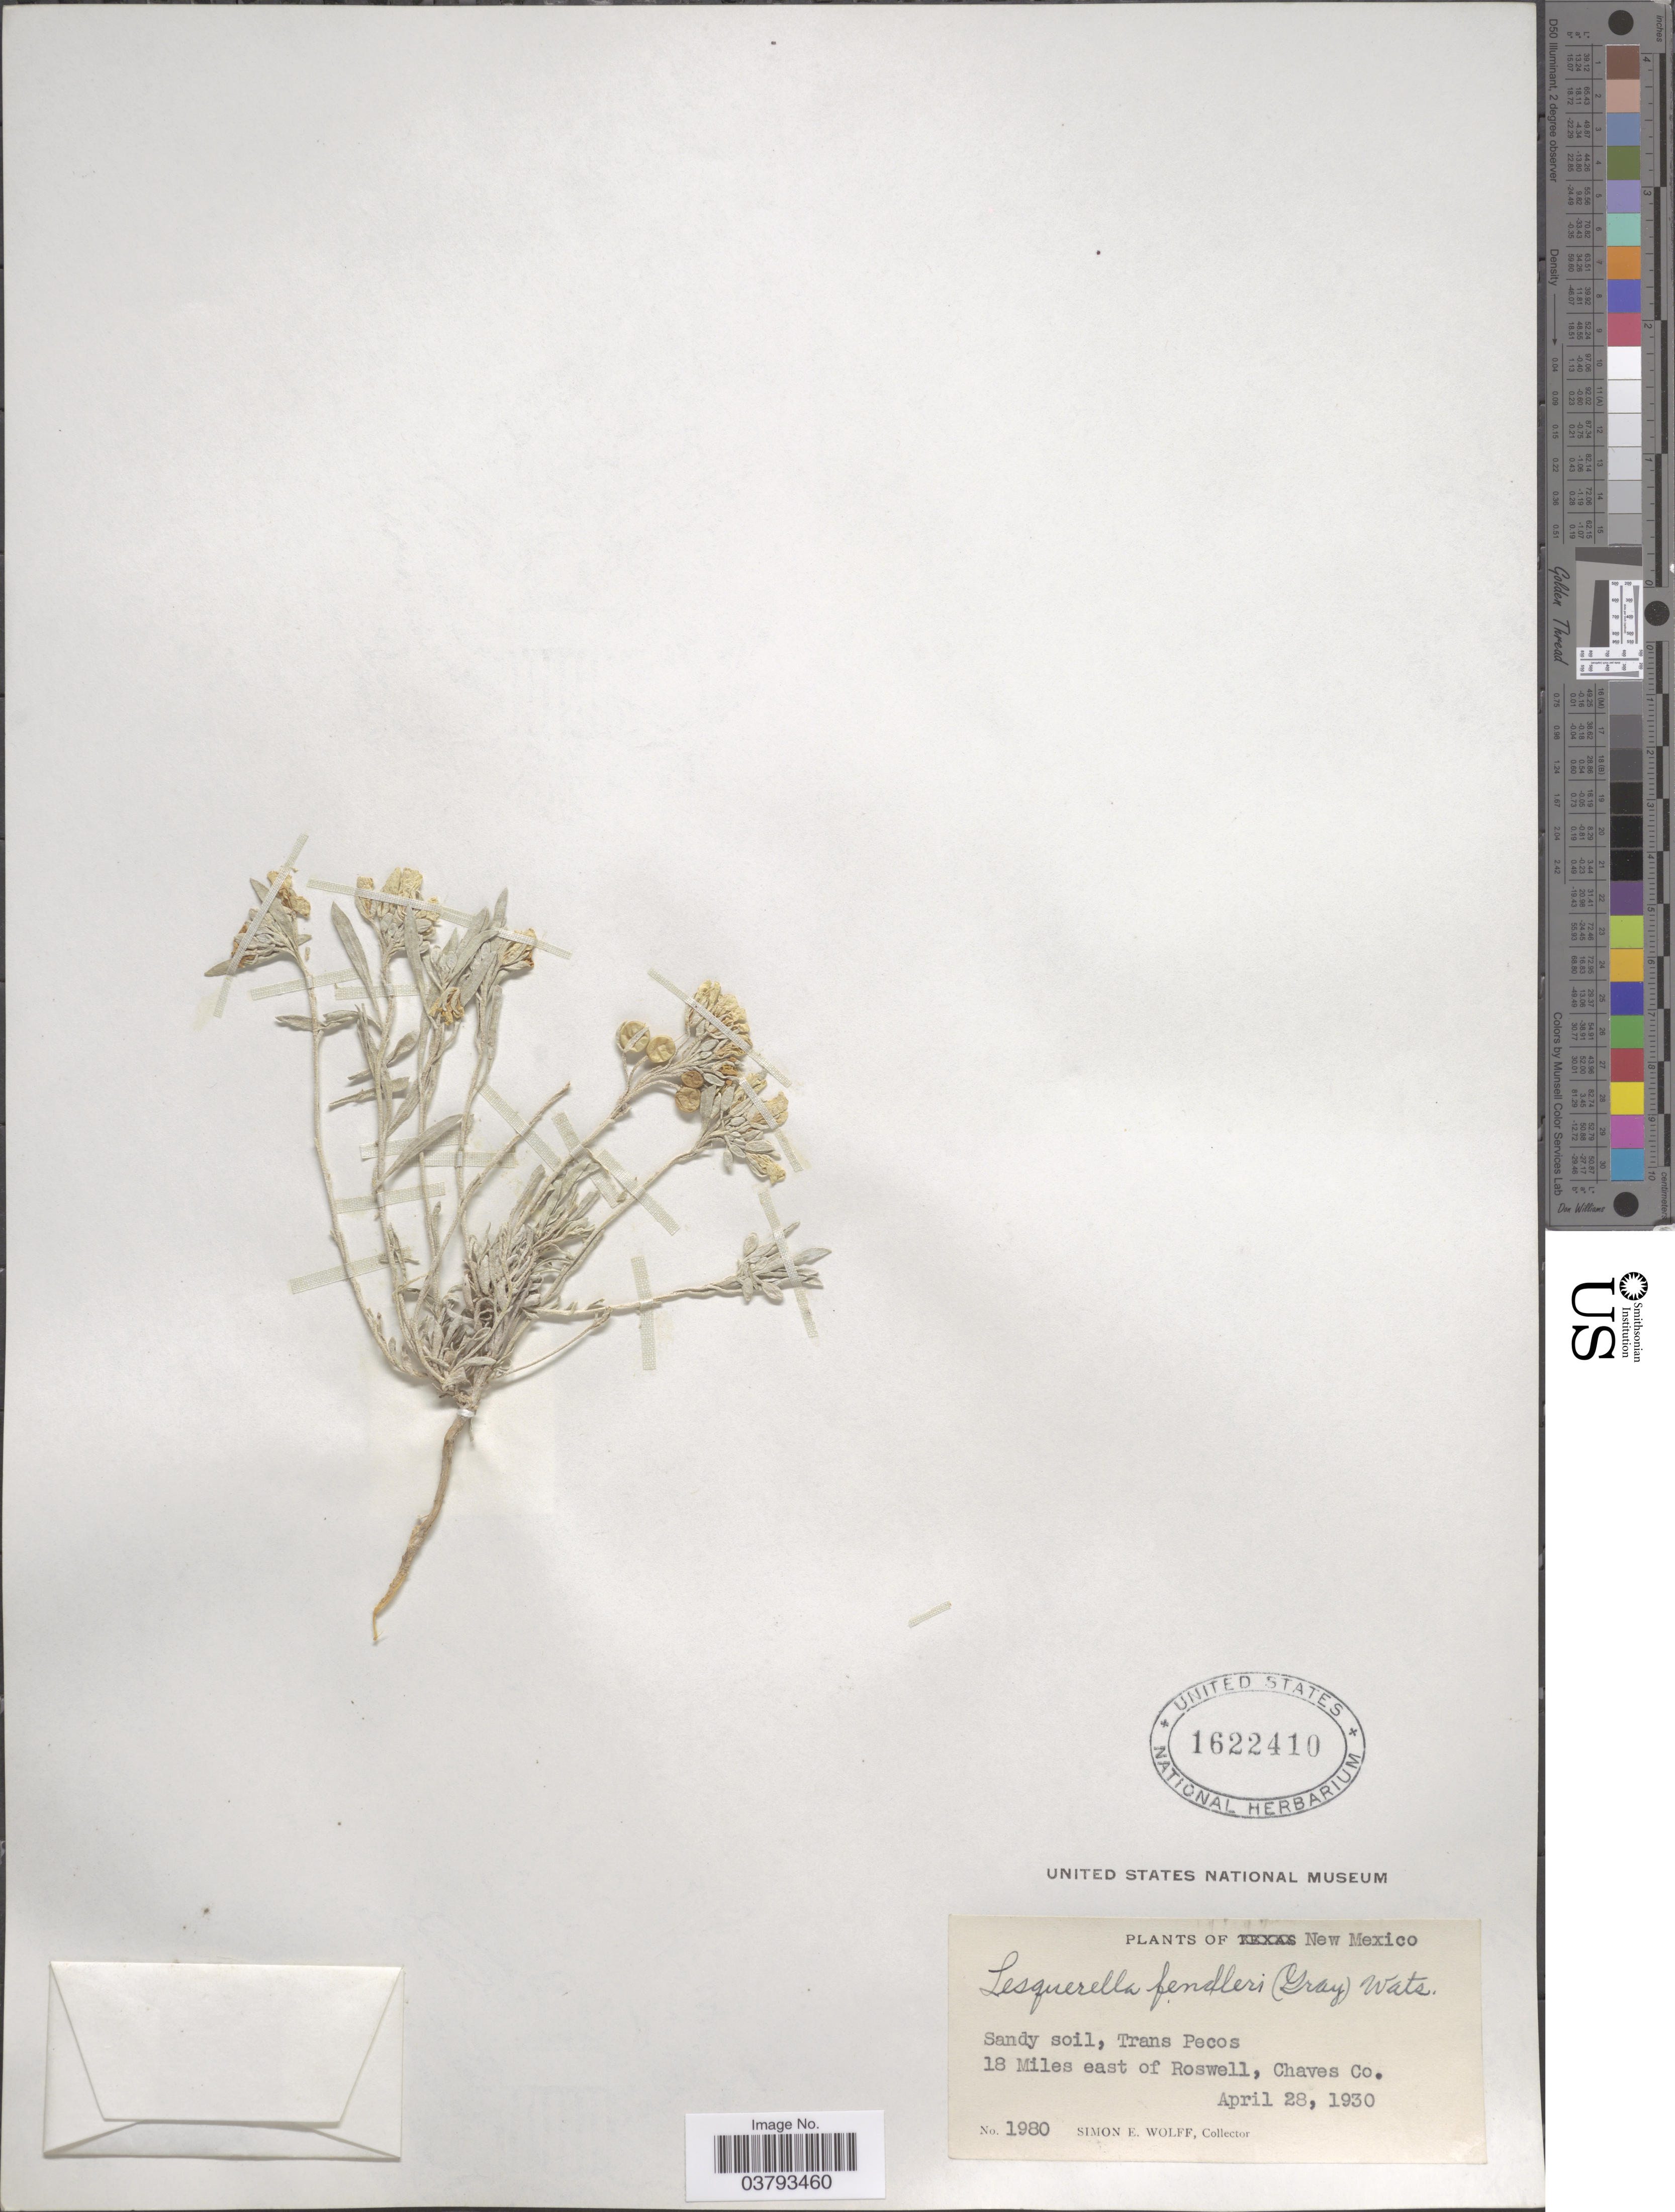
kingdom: Plantae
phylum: Tracheophyta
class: Magnoliopsida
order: Brassicales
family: Brassicaceae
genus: Lesquerella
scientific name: Lesquerella fendleri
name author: (A. Gray) S. Watson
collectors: S. E. Wolff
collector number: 1980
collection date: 1930-04-28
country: United States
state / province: New Mexico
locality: Sandy soil, Trans Pecos. 18 Miles east of Roswell, Chaves Co.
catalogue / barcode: US 1622410